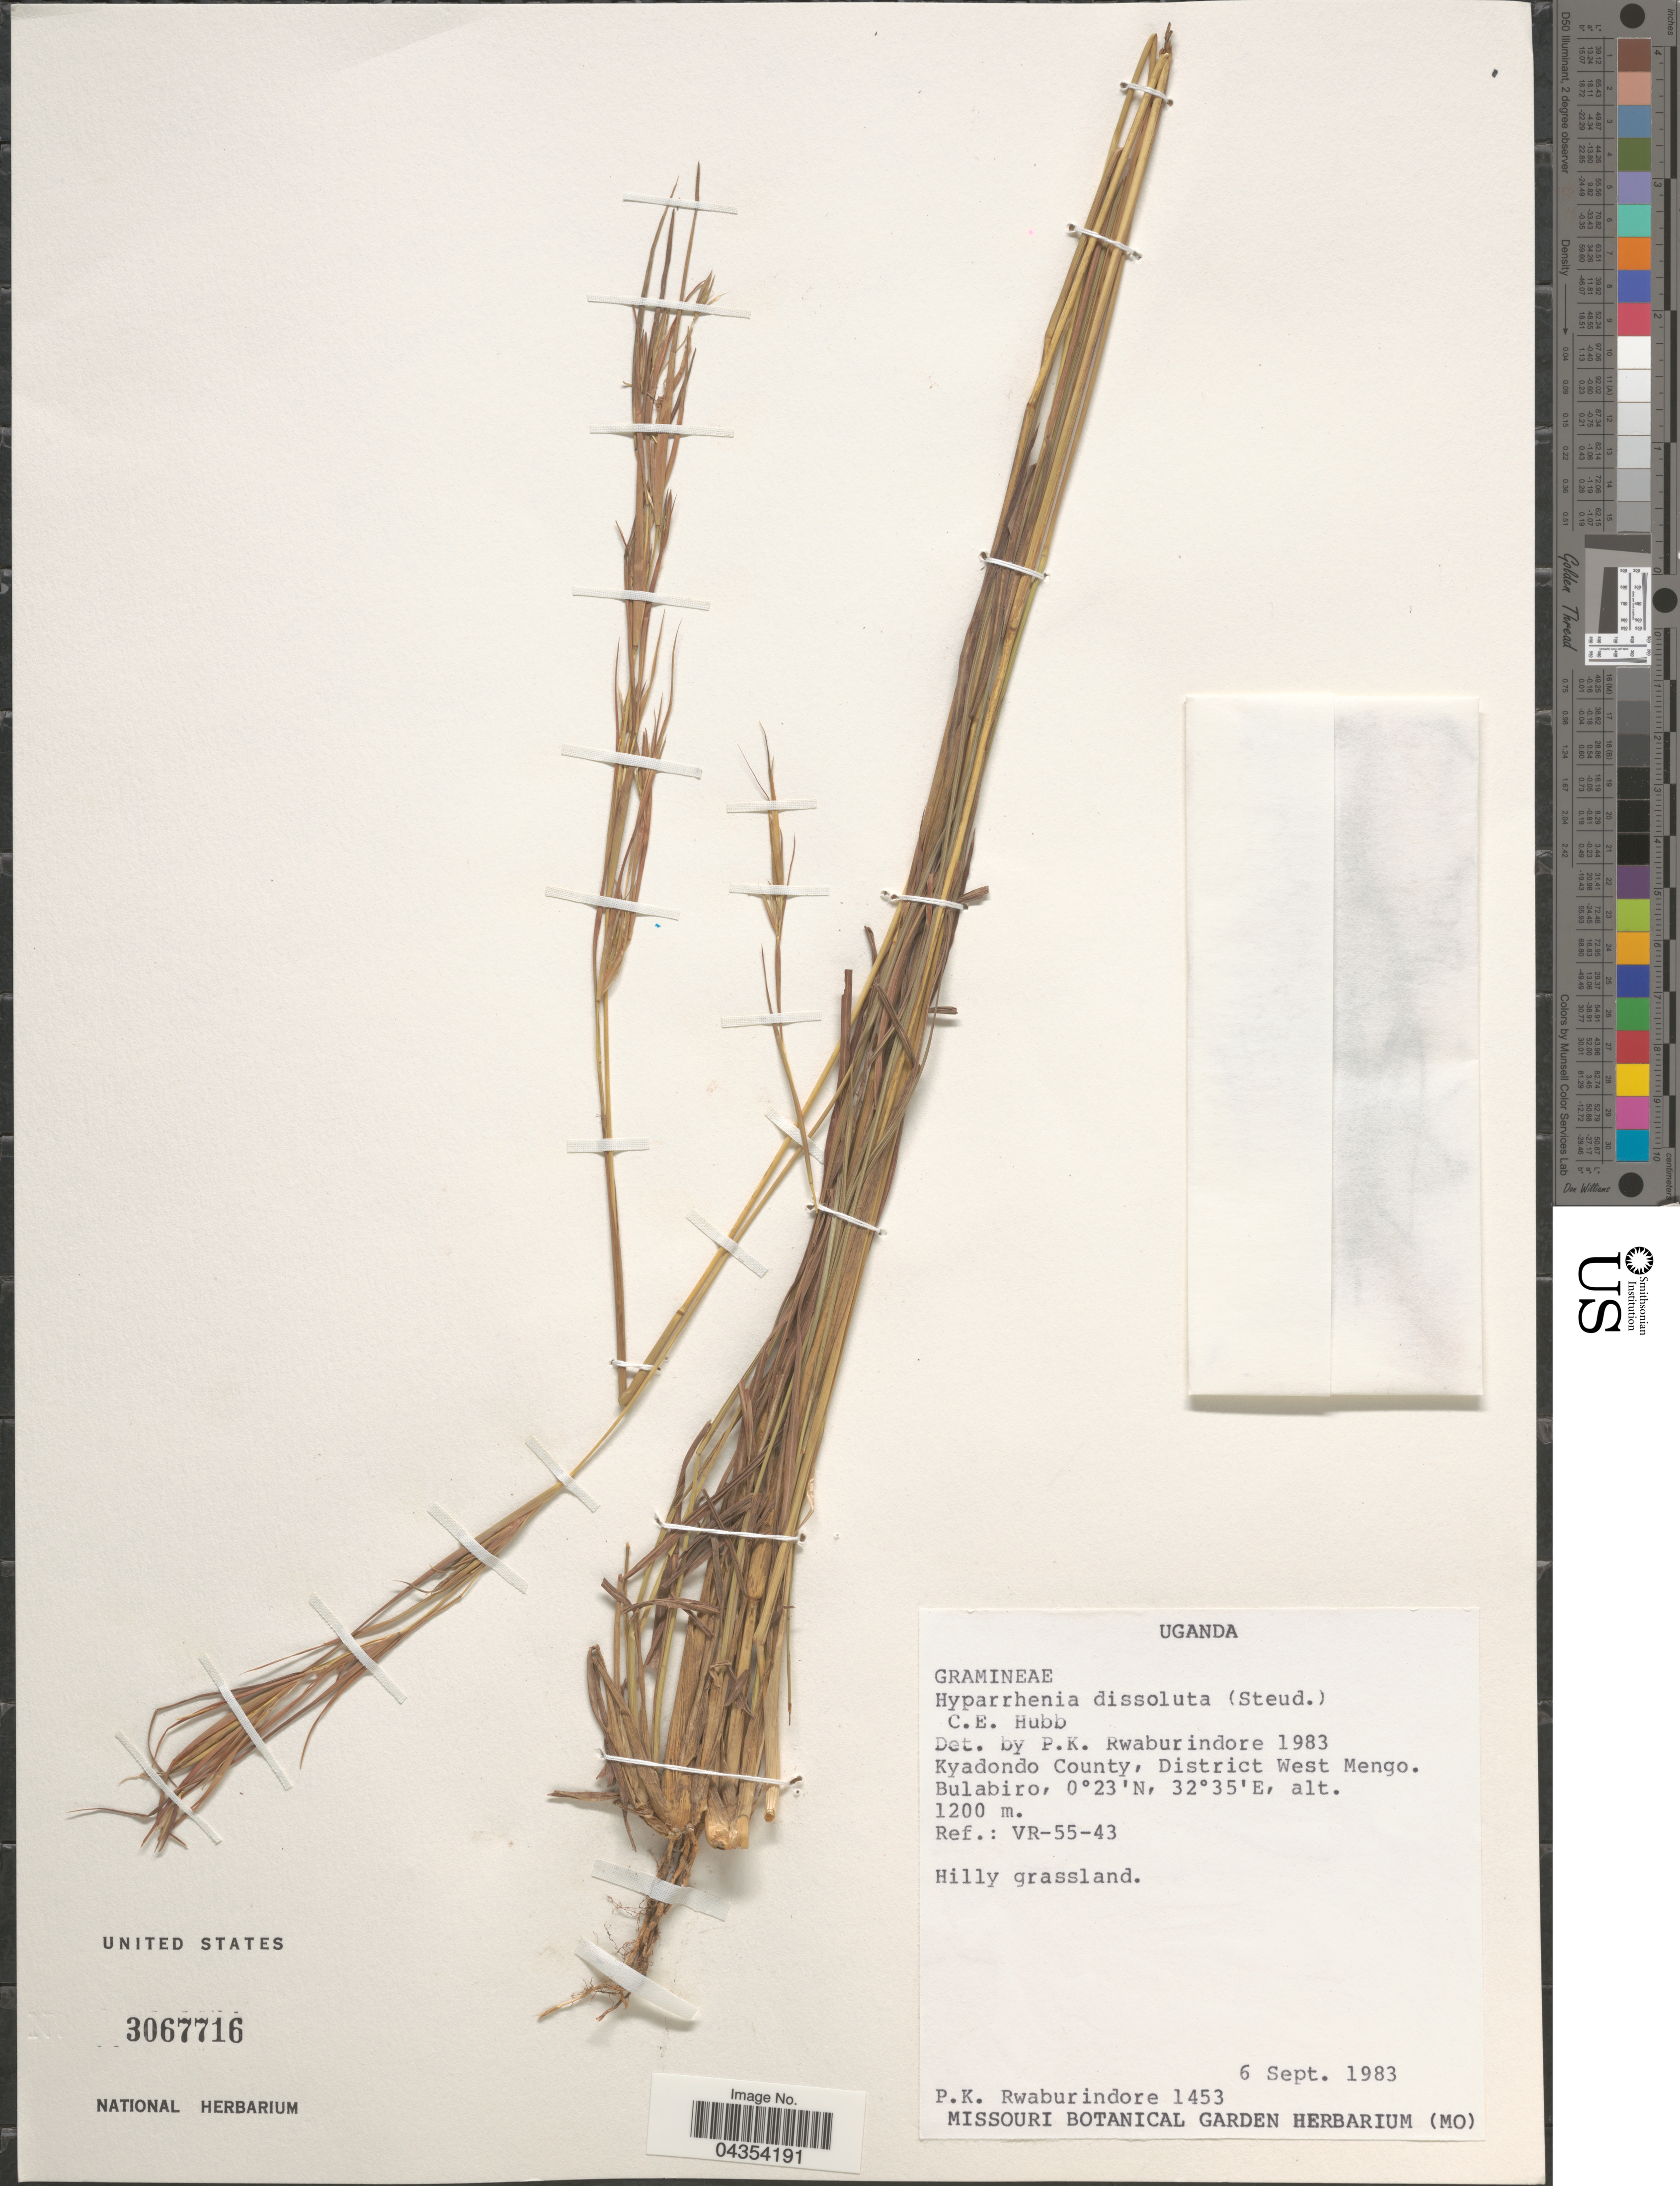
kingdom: Plantae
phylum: Tracheophyta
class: Liliopsida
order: Poales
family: Poaceae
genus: Hyperthelia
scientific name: Hyperthelia dissoluta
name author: (Nees ex Steud.) Clayton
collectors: P. Rwaburindore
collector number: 1453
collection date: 1983-09-06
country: Uganda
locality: Kyadondo County, District West Mengo. Bulabiro.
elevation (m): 1200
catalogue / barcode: US 3067716